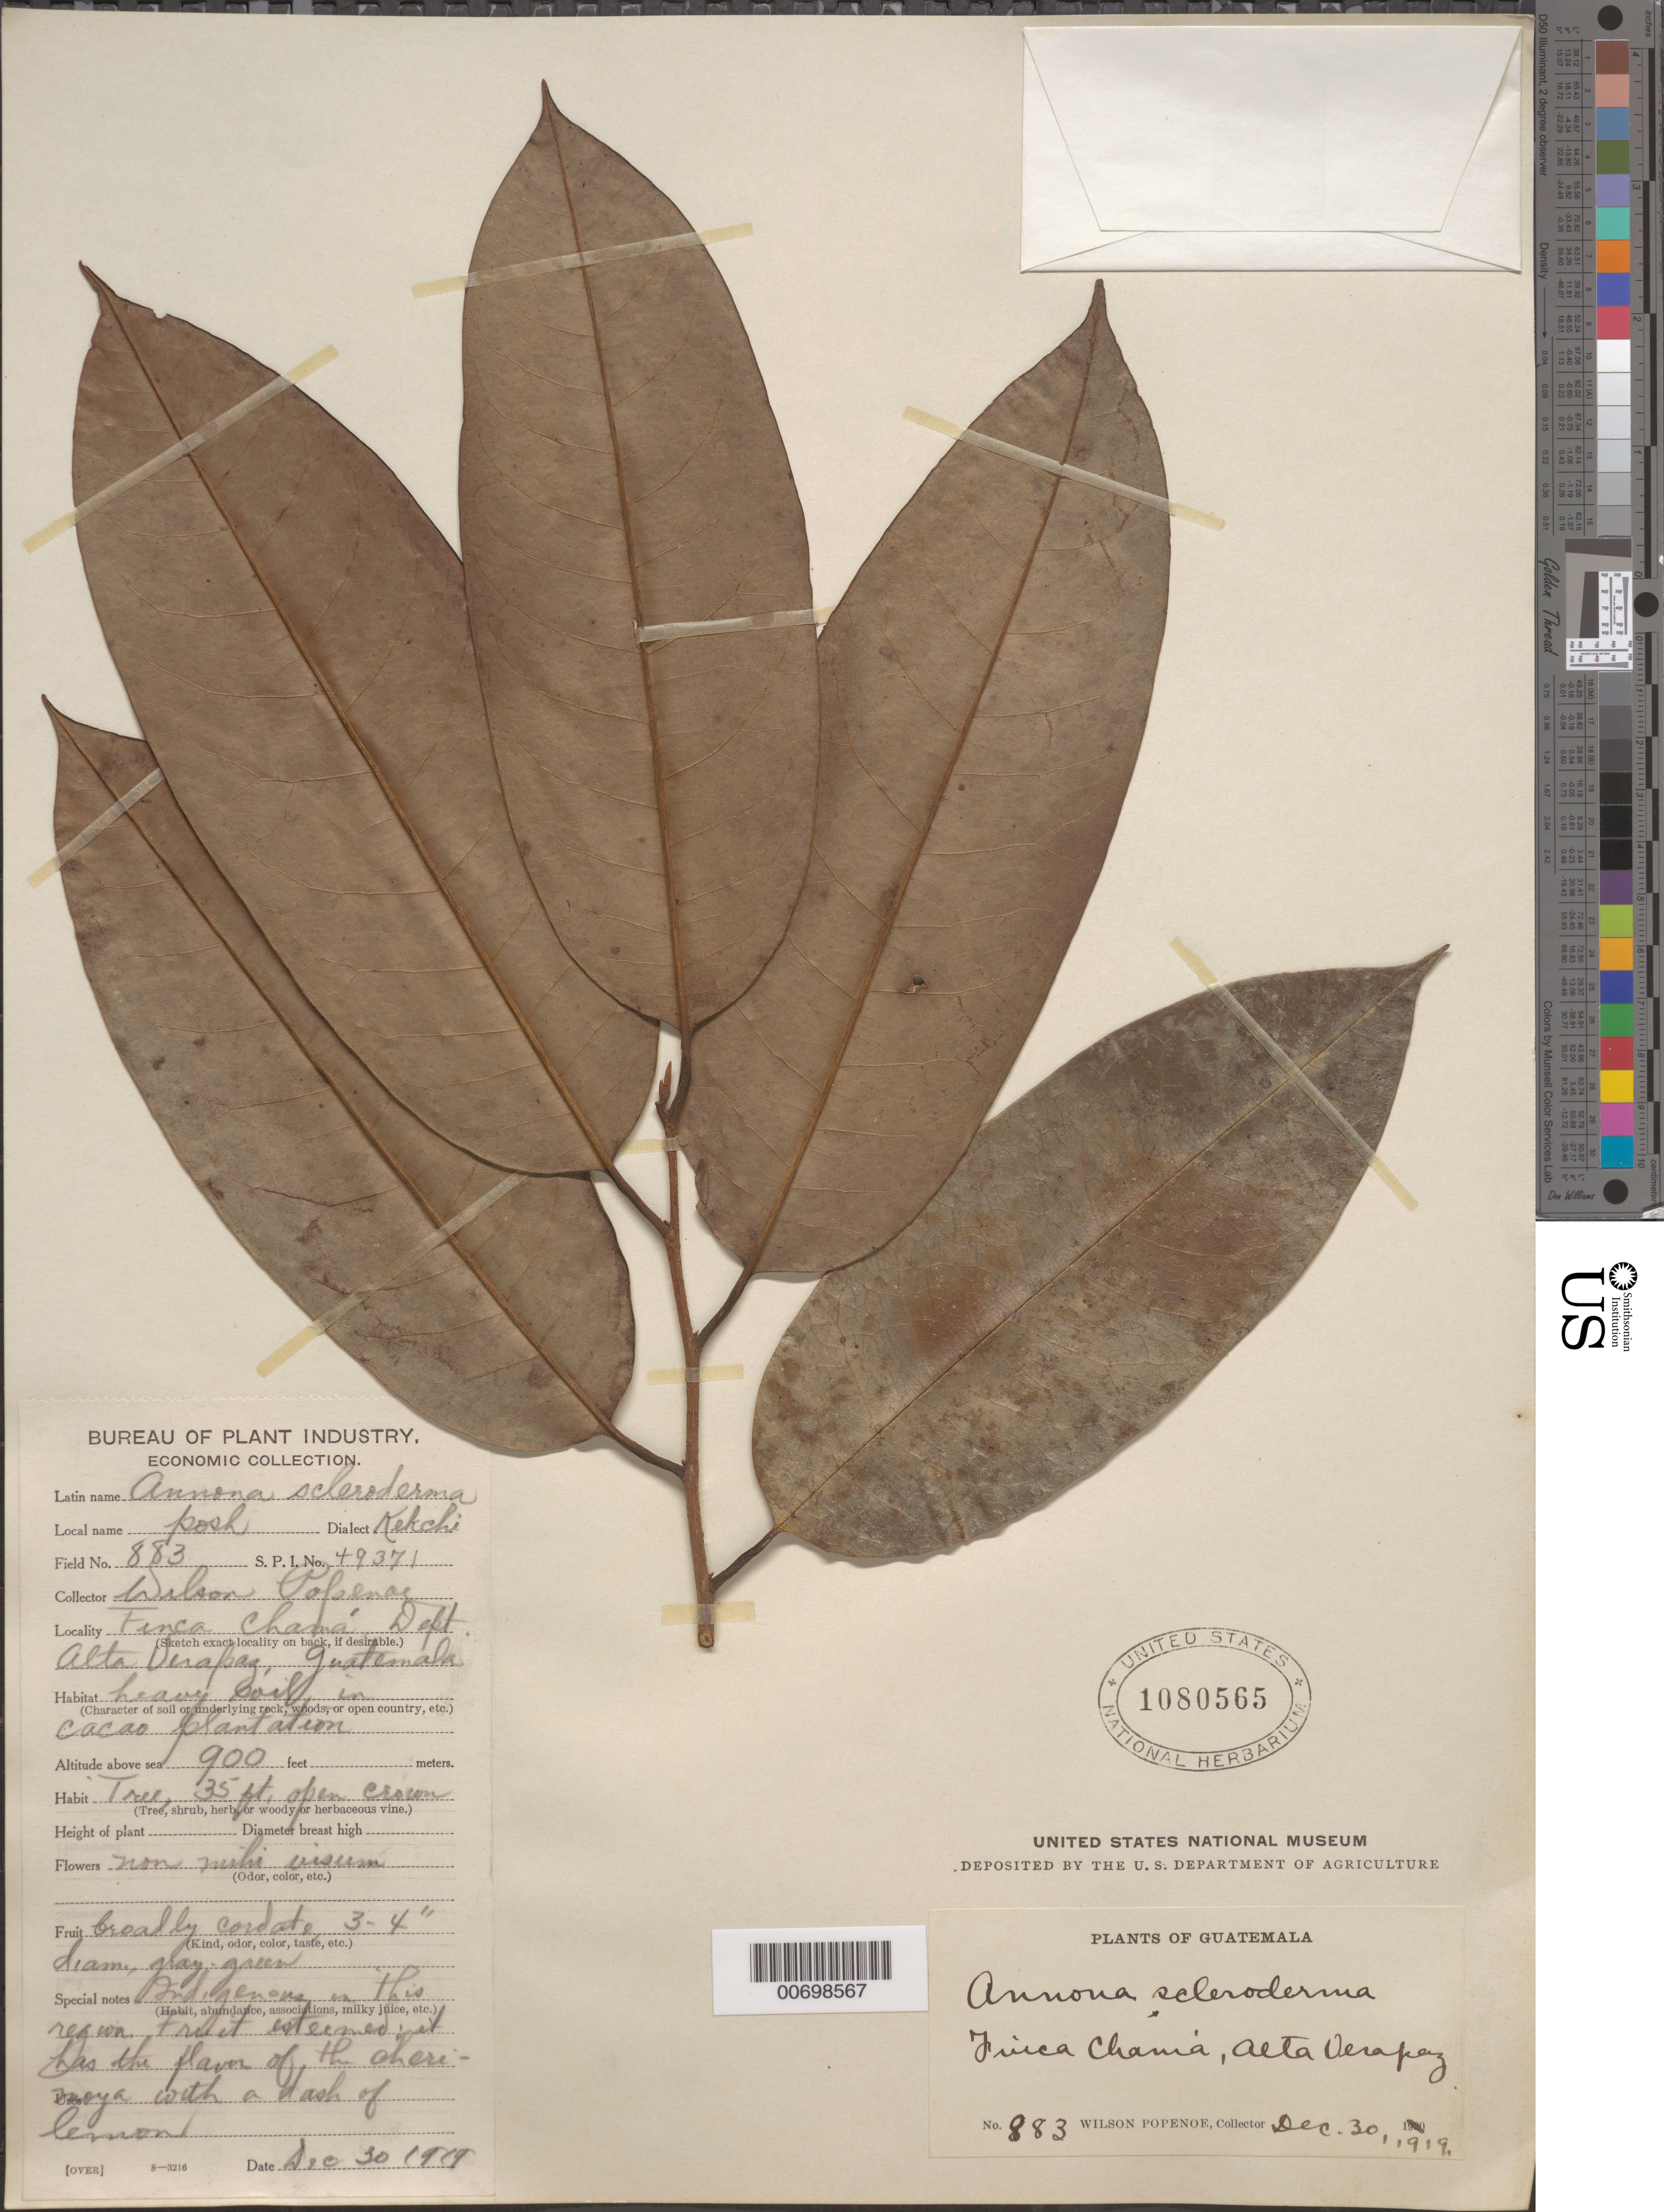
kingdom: Plantae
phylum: Tracheophyta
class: Magnoliopsida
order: Magnoliales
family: Annonaceae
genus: Annona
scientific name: Annona scleroderma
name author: Saff.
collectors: F. W. Popenoe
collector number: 883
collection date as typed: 30 Dec 1919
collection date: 1919-12-30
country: Guatemala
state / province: Alta Verapaz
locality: Fiknca Chama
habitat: heavy soil in cacao plantations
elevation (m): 274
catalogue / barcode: US 1080565